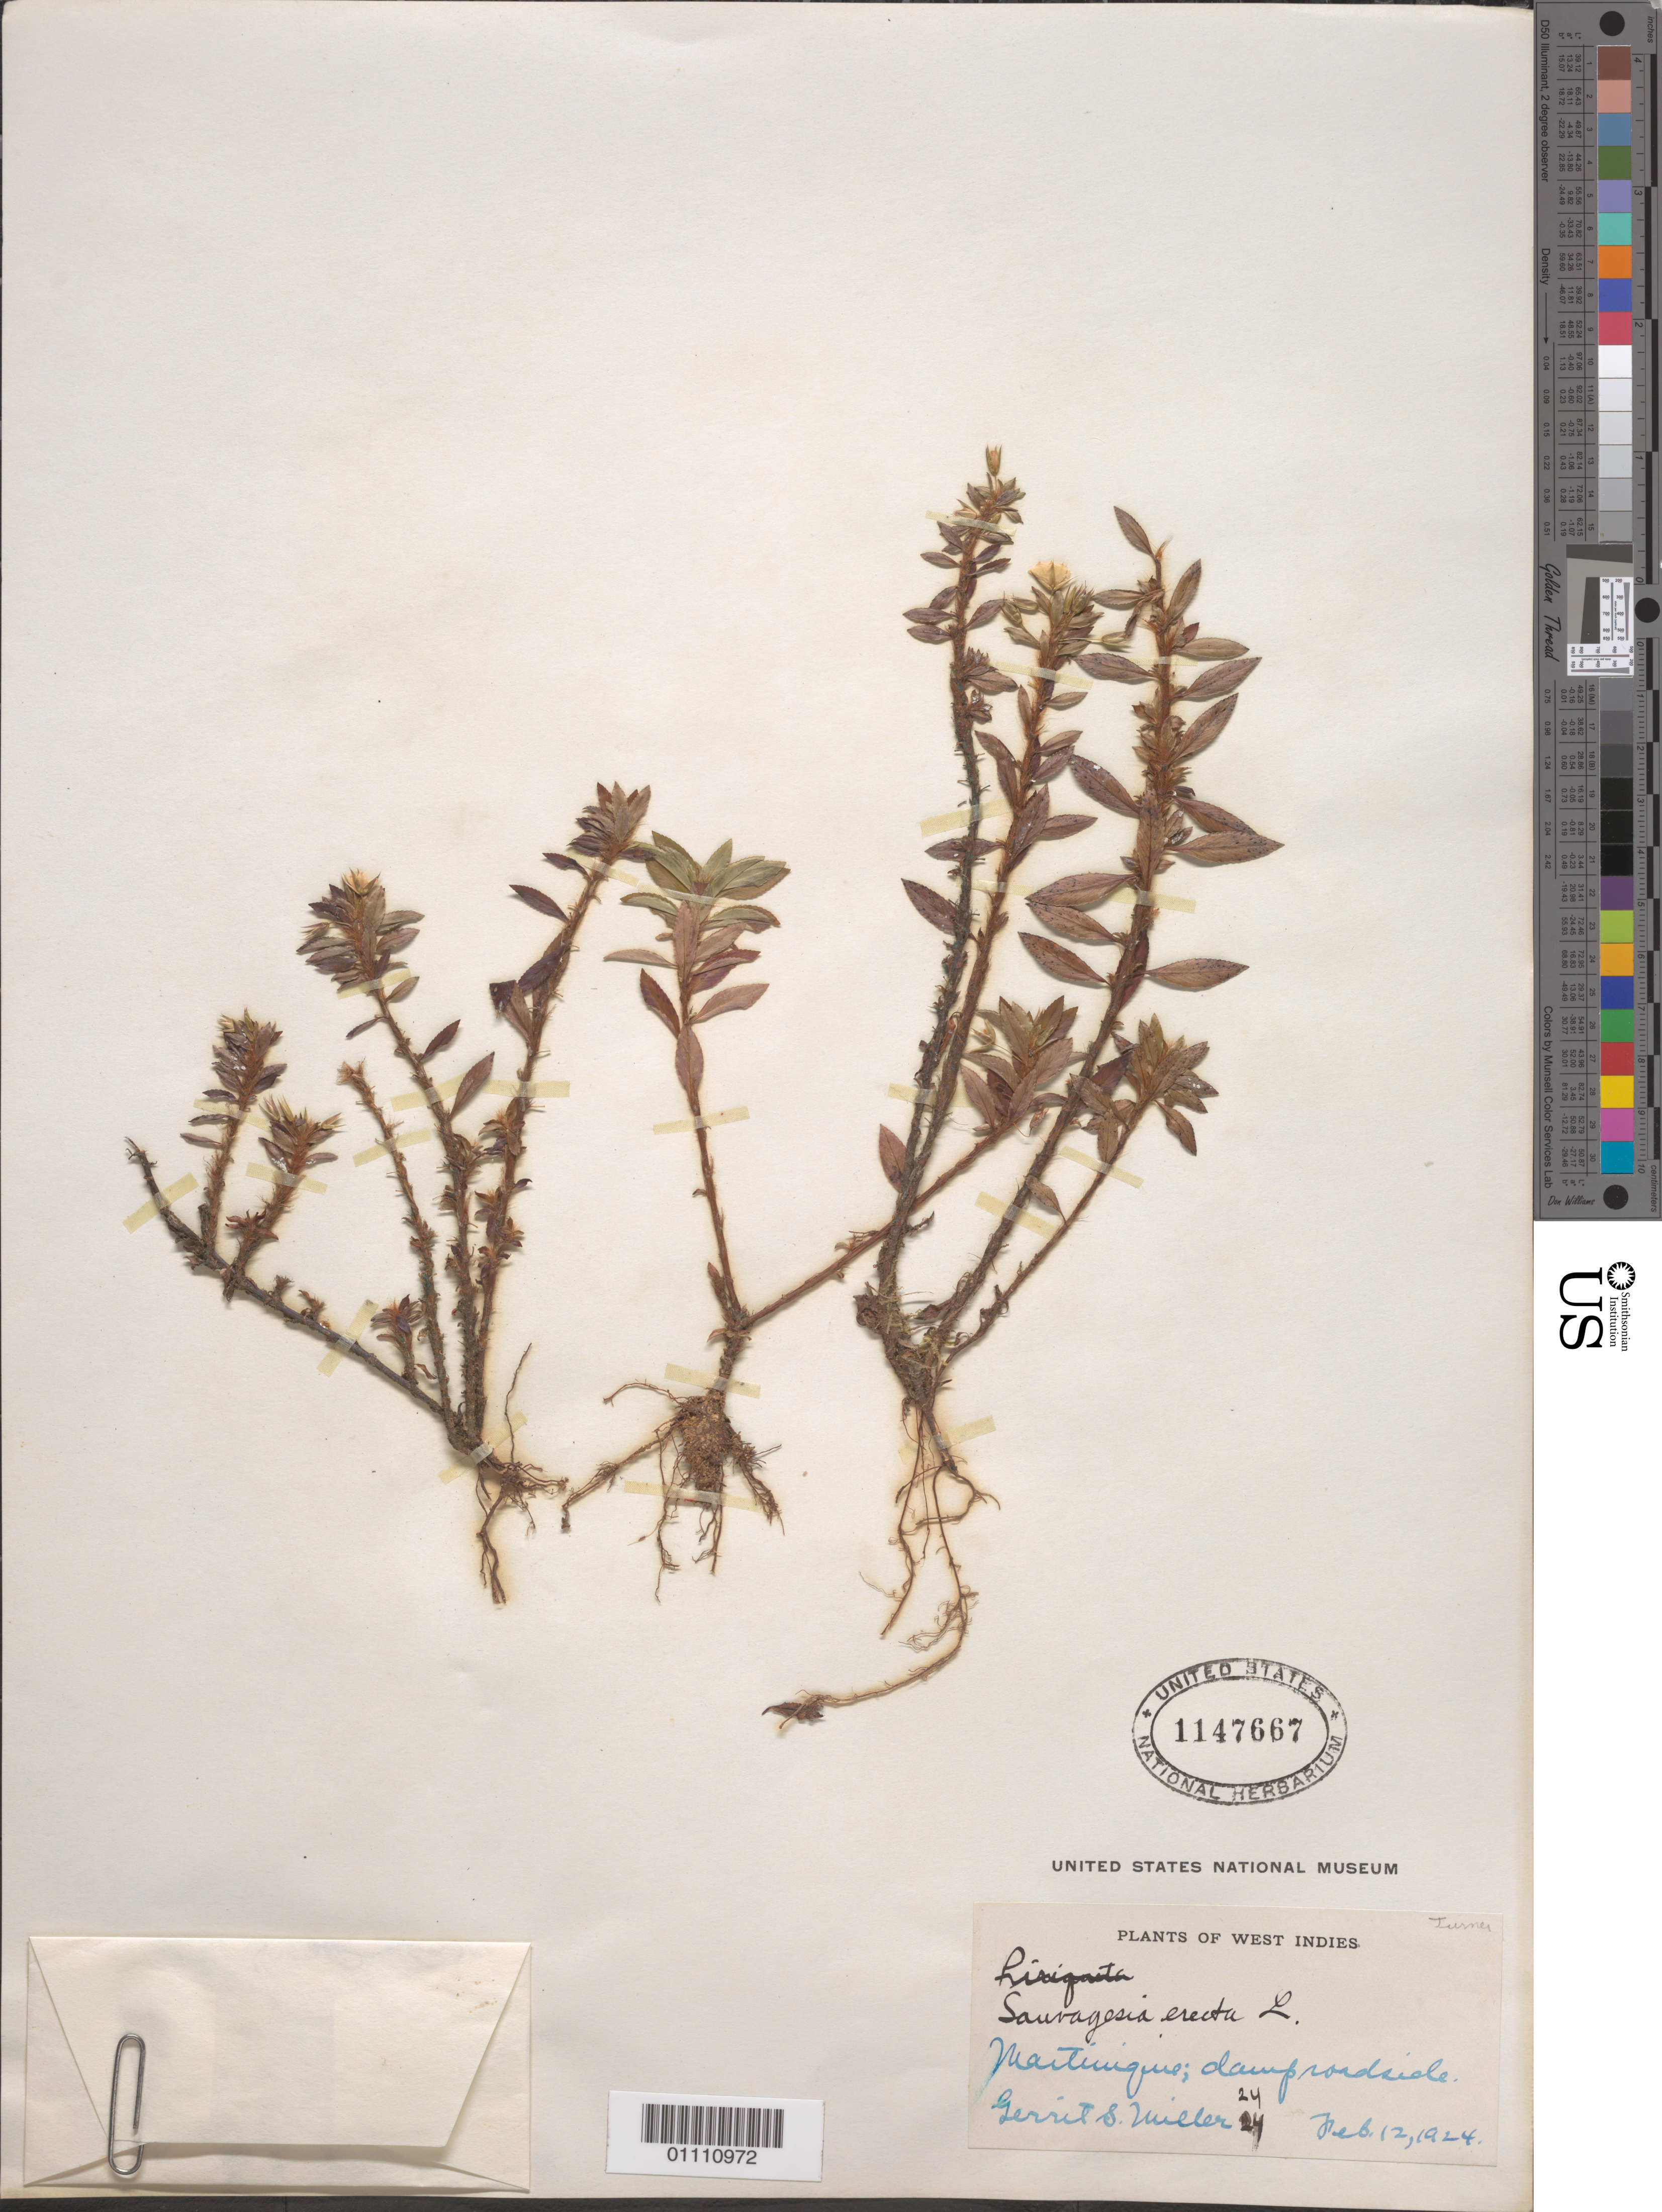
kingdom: Plantae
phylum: Tracheophyta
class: Magnoliopsida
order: Malpighiales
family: Ochnaceae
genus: Sauvagesia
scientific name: Sauvagesia erecta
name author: L.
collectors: G. S. Miller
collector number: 24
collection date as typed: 12 Feb 1924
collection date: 1924-02-12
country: Martinique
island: Martinique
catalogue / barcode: US 1147667